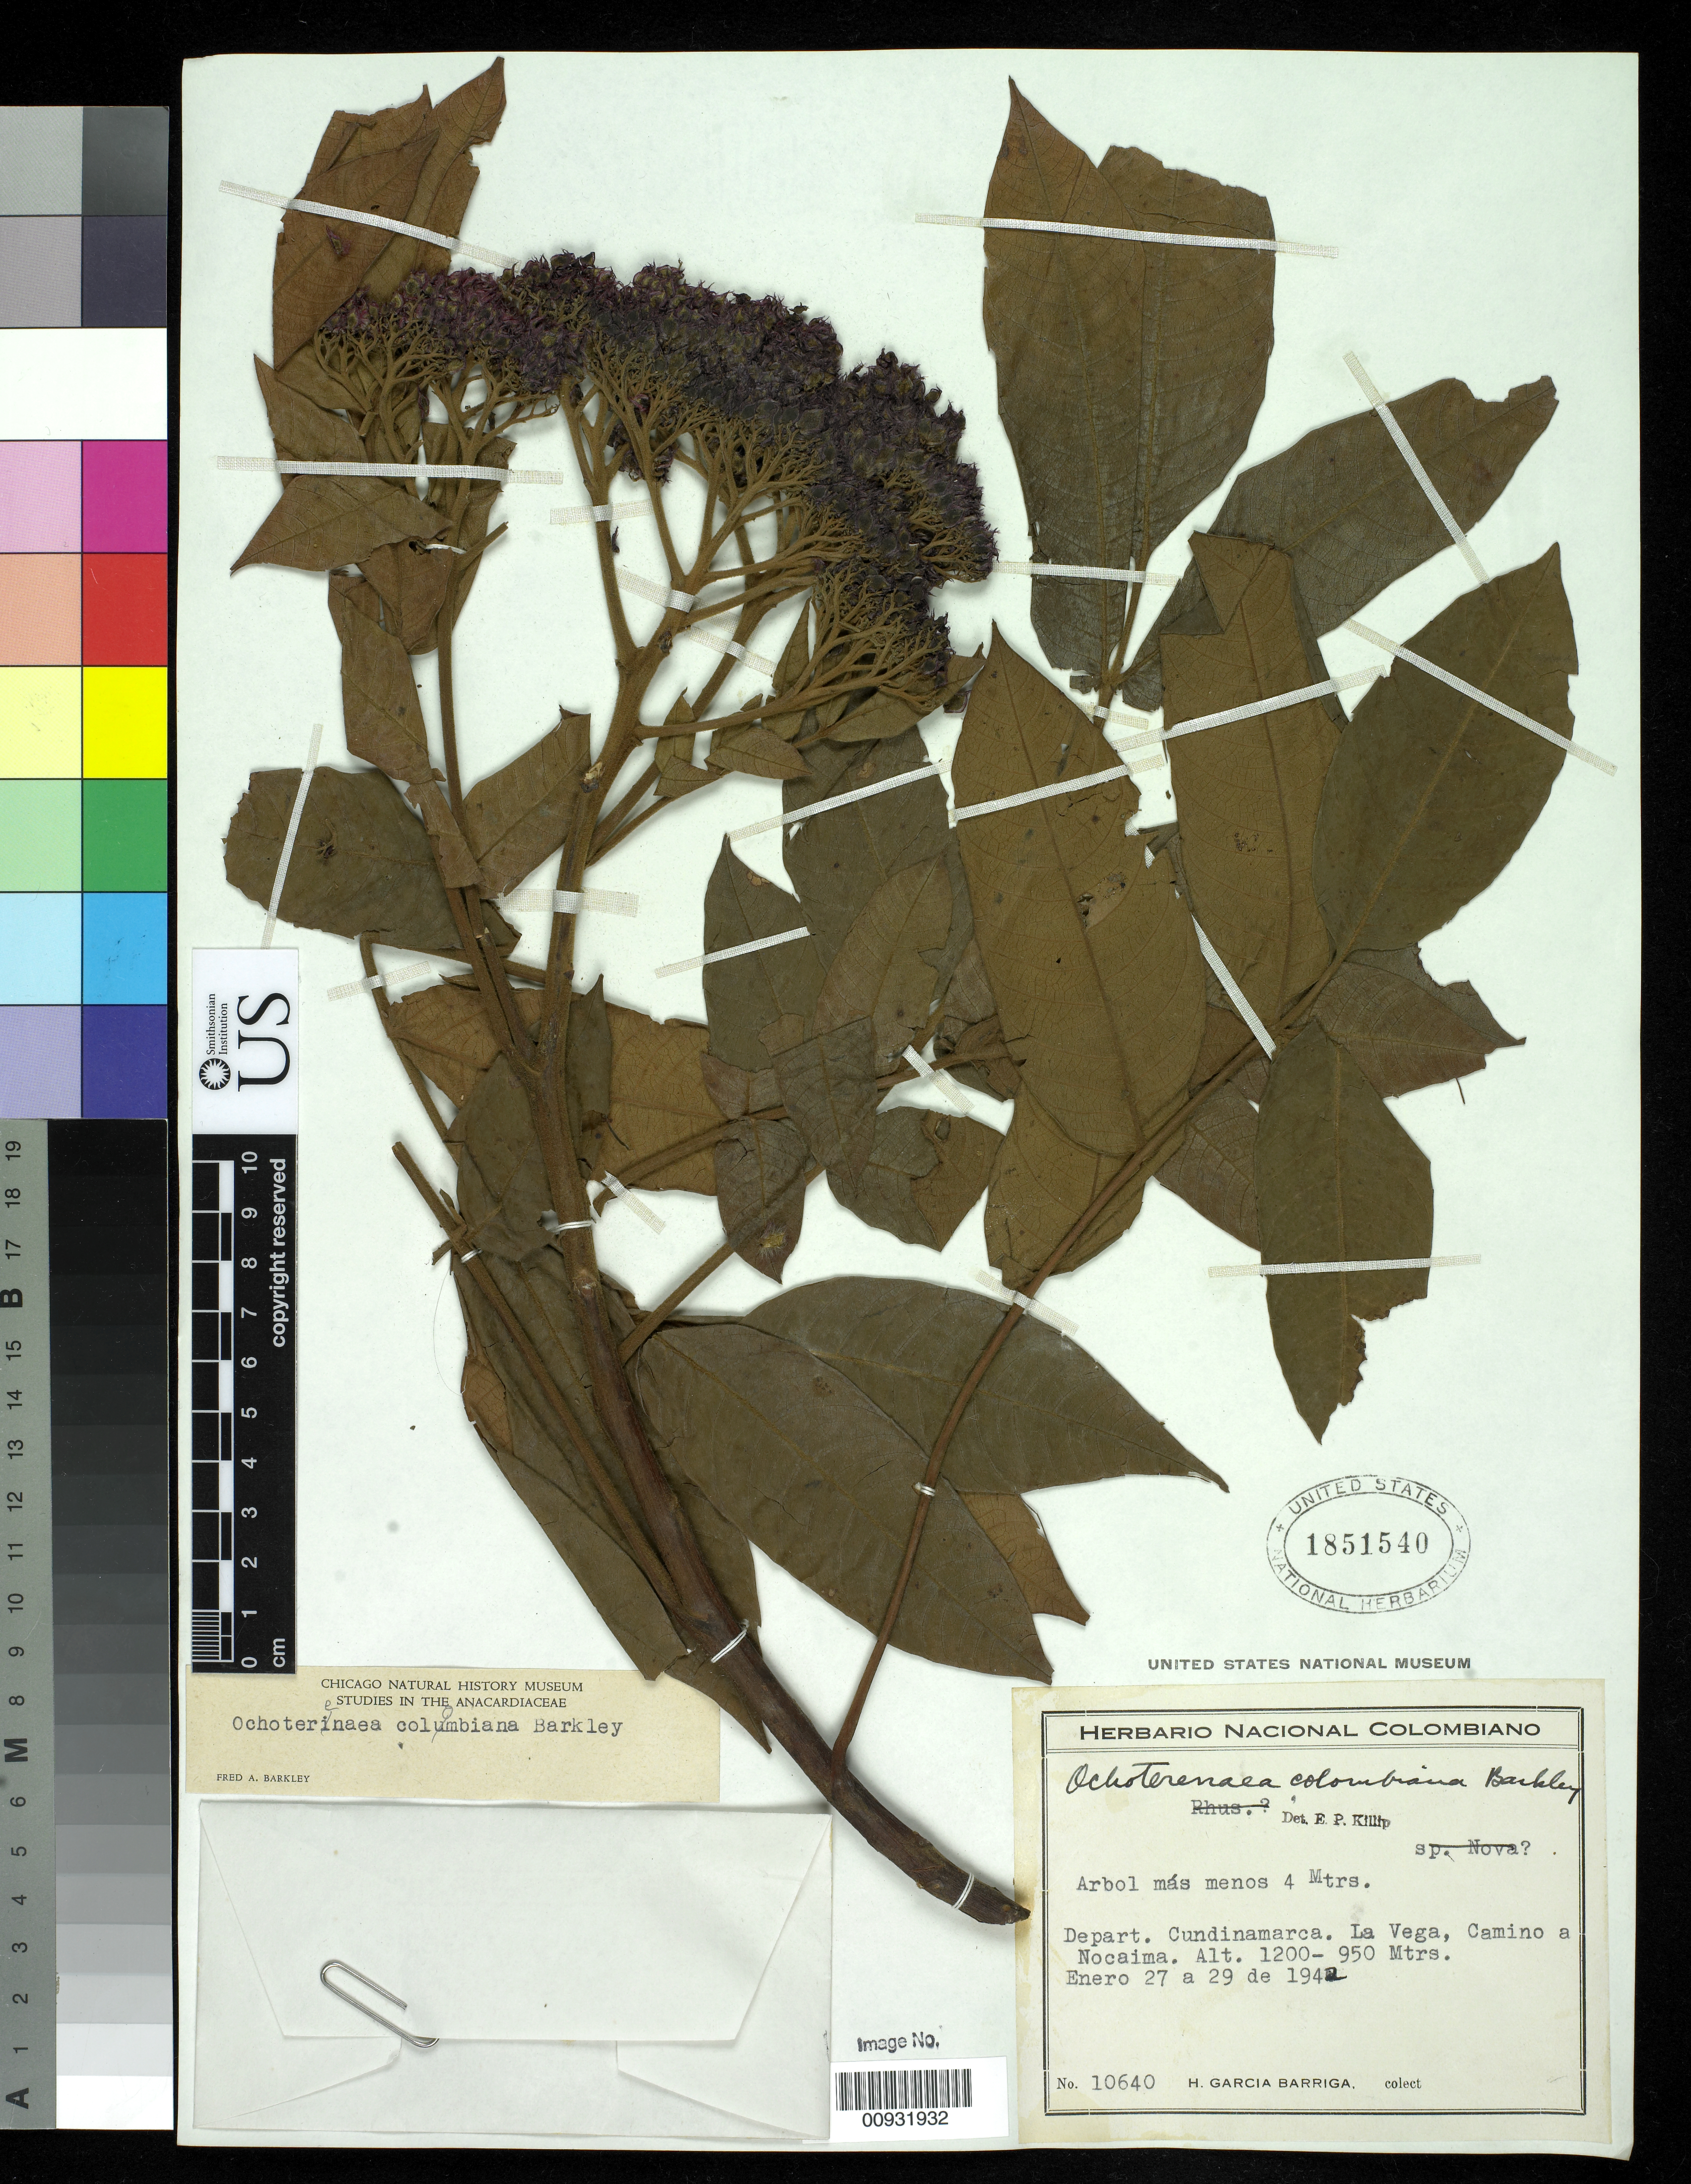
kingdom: Plantae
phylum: Tracheophyta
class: Magnoliopsida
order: Sapindales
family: Anacardiaceae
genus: Ochoterenaea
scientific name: Ochoterenaea colombiana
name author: F.A. Barkley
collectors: H. García Barriga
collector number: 10640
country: Colombia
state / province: Cundinamarca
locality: La Vega, Camino a Nocaima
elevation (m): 950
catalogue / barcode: US 1851540